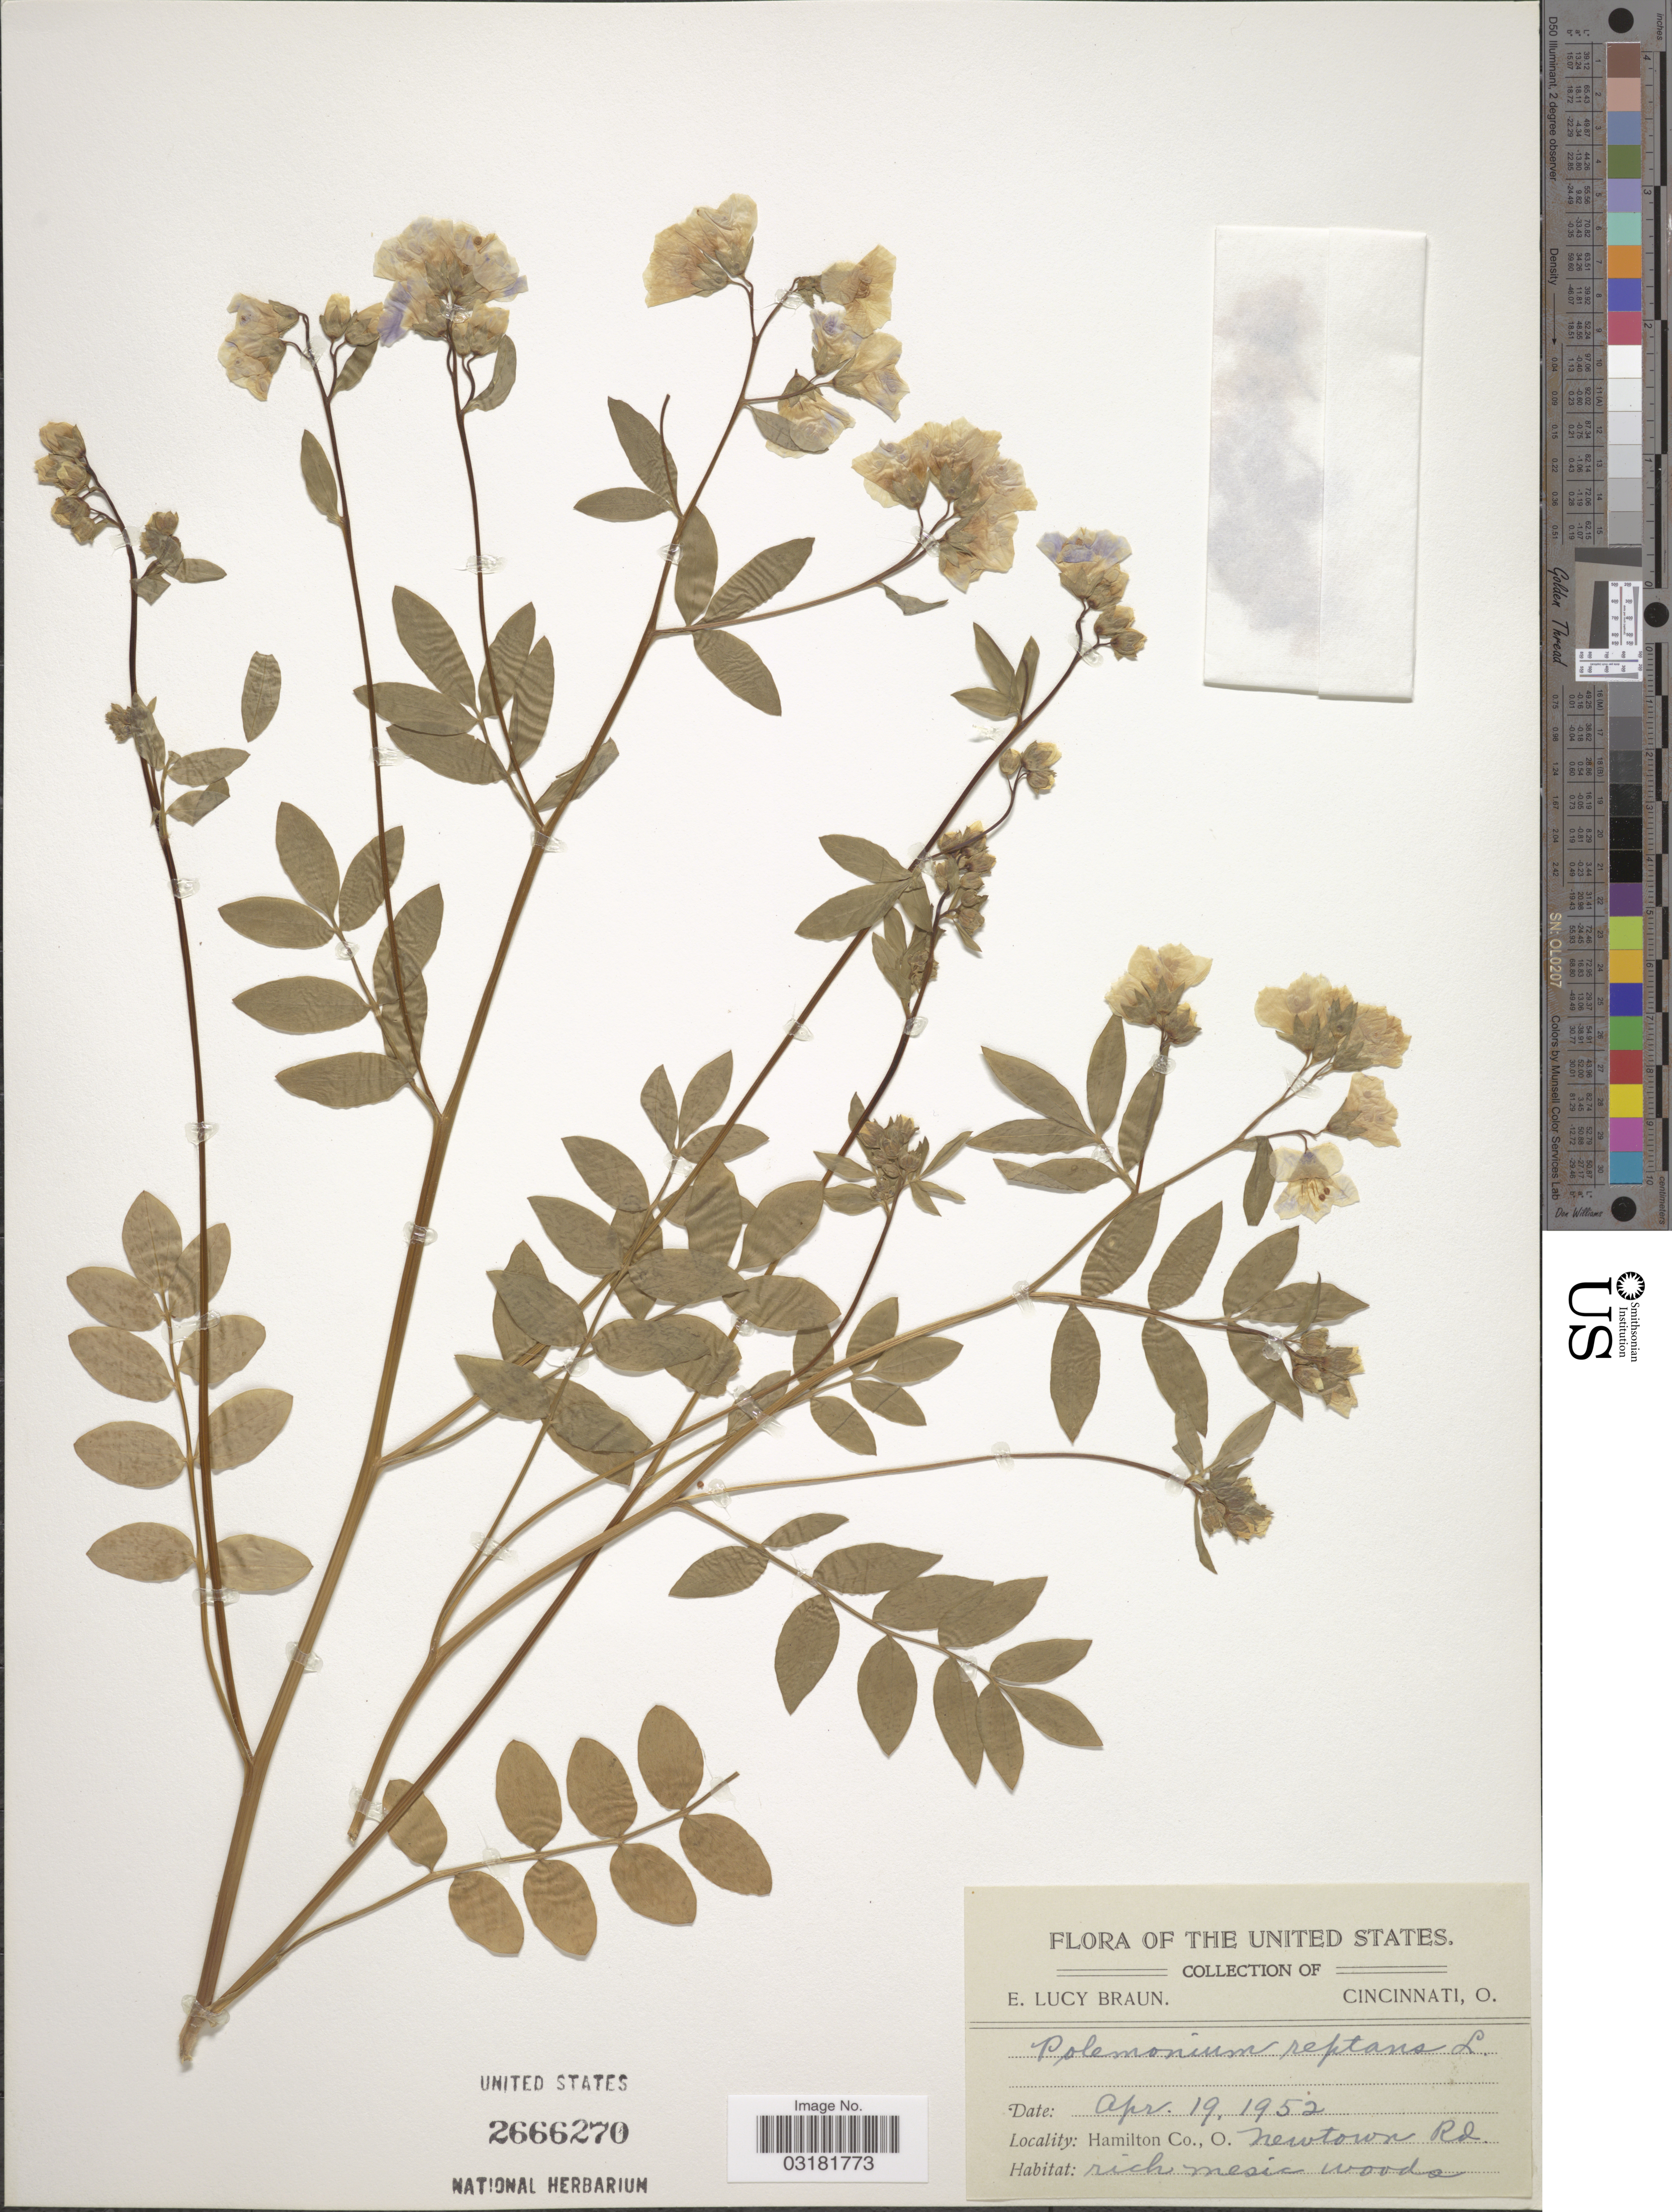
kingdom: Plantae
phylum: Tracheophyta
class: Magnoliopsida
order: Ericales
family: Polemoniaceae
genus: Polemonium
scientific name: Polemonium reptans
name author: L.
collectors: E. L. Braun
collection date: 1952-04-19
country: United States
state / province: Ohio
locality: Hamilton Co., O. Newtown Rd.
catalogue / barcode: US 2666270